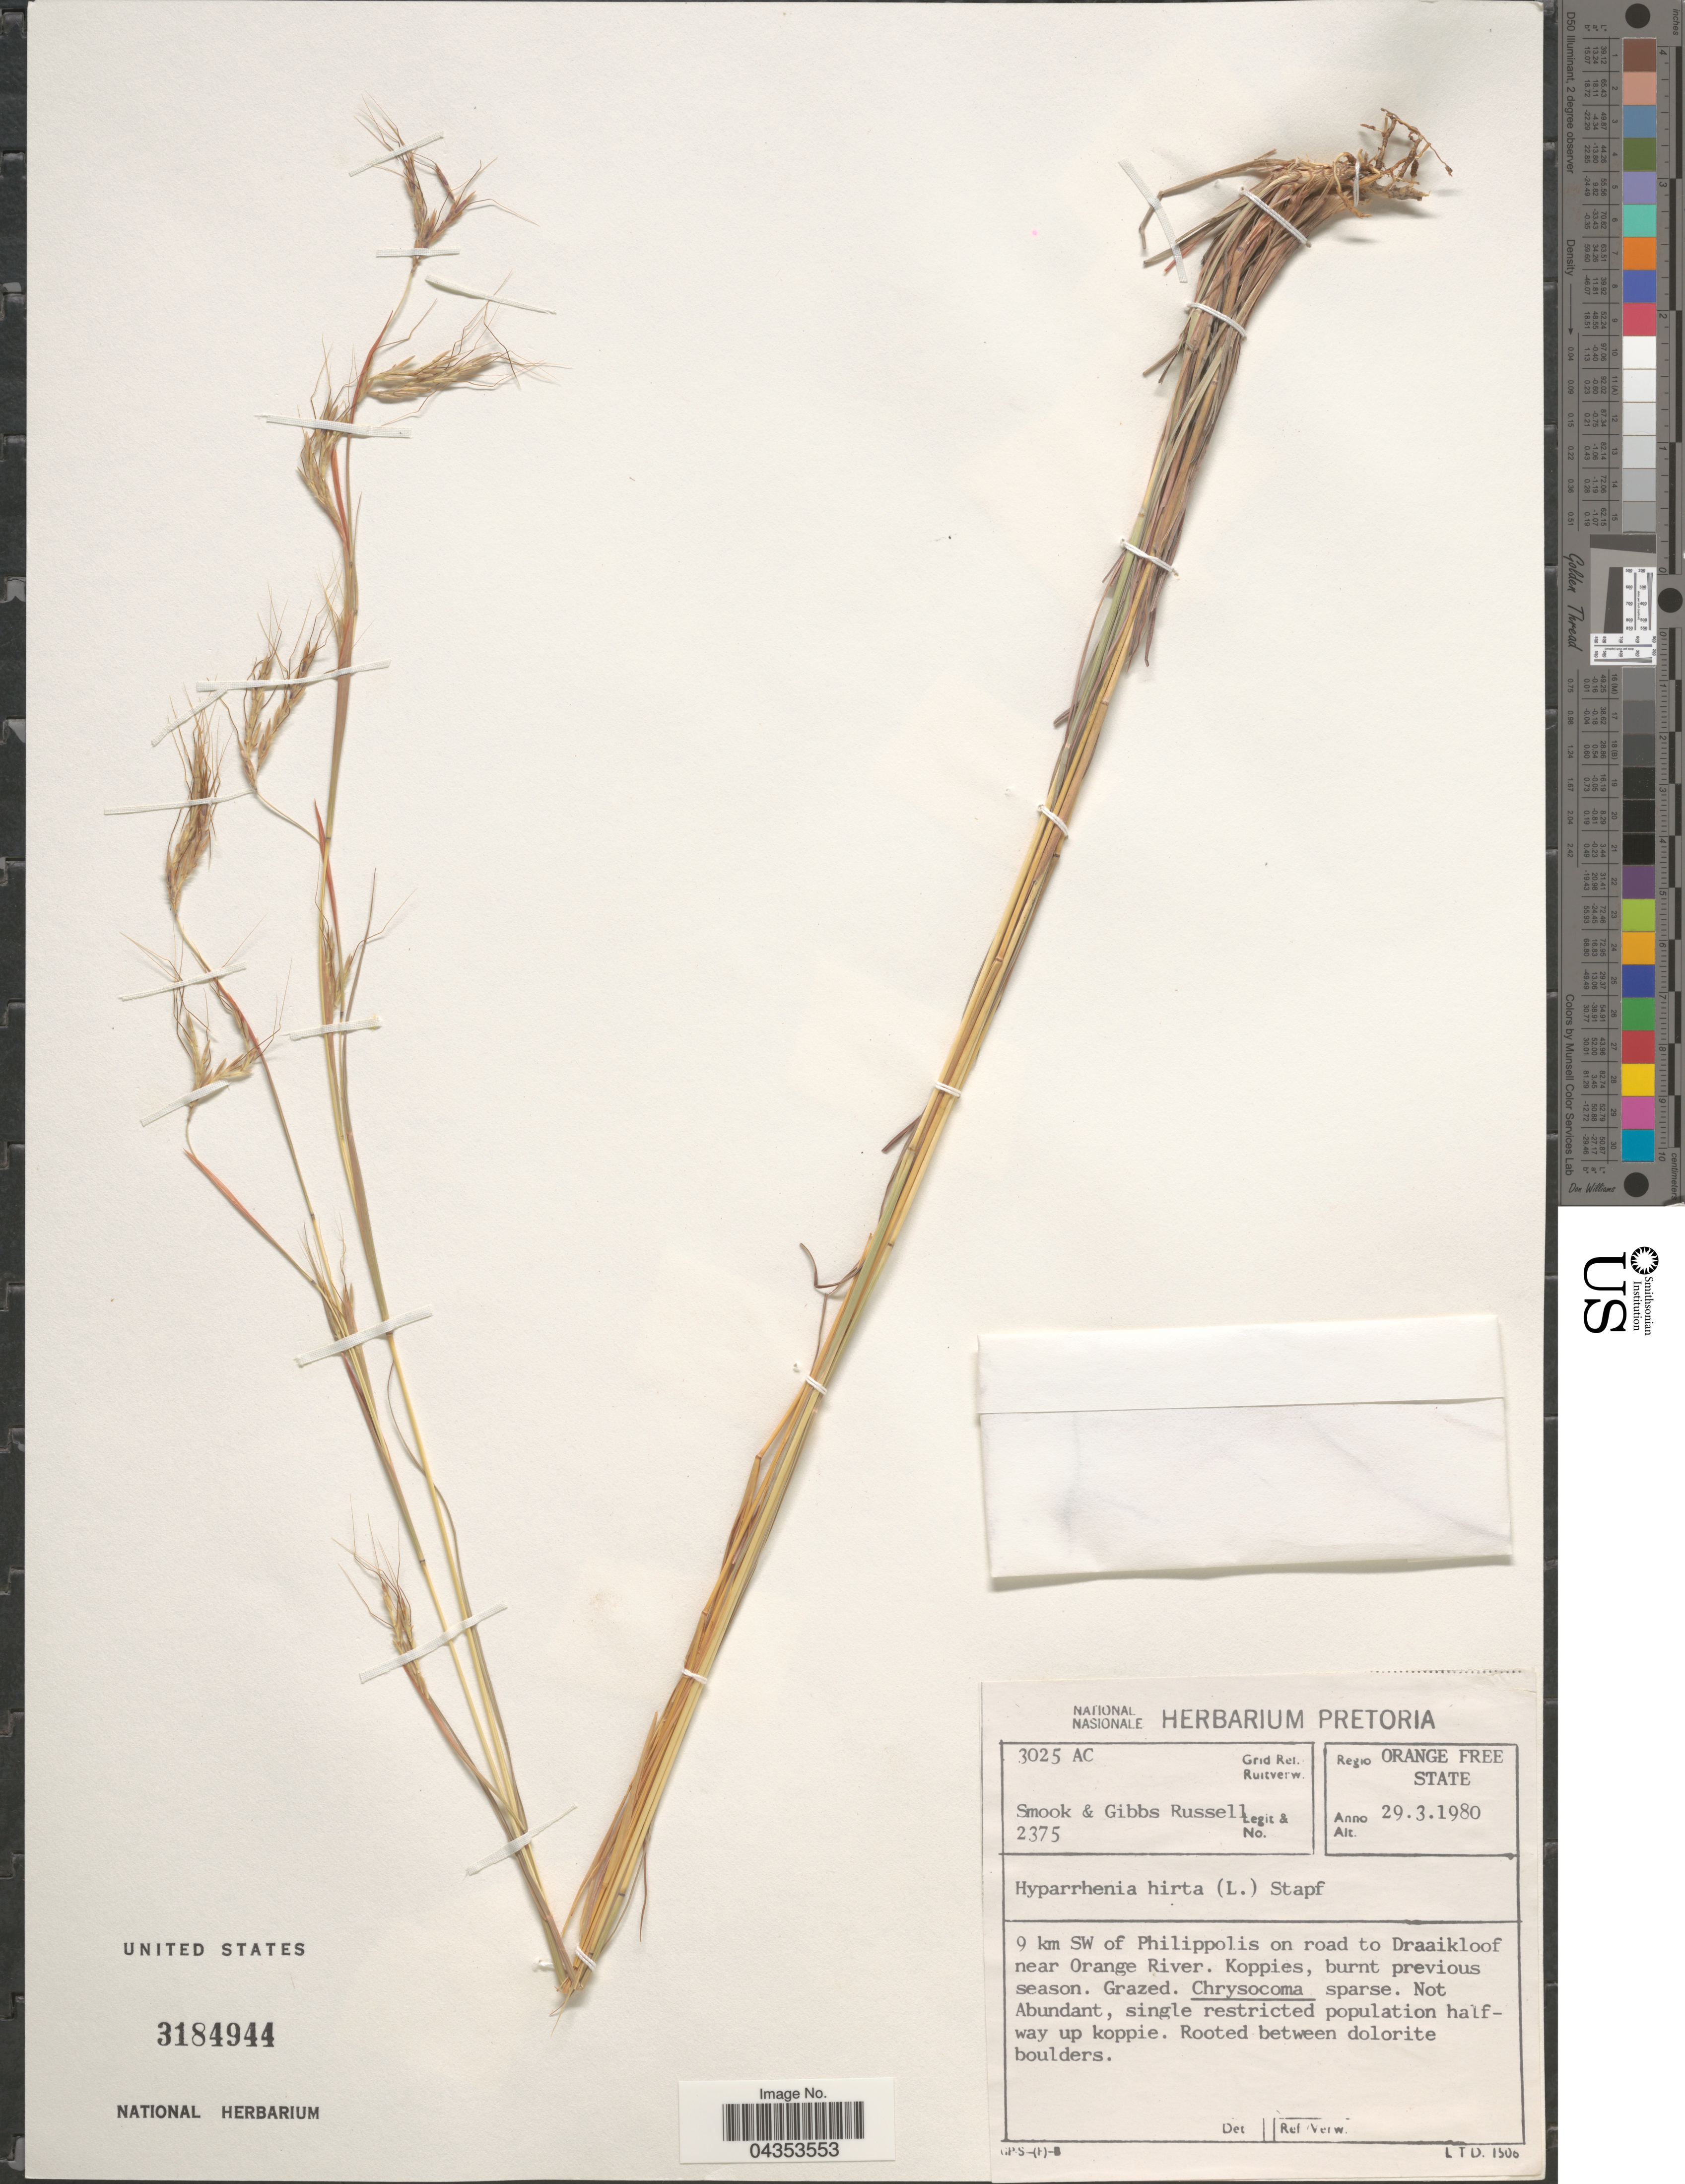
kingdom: Plantae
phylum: Tracheophyta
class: Liliopsida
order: Poales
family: Poaceae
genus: Hyparrhenia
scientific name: Hyparrhenia hirta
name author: (L.) Stapf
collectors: Smook & G. Russell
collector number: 2375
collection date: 1980-03-29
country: South Africa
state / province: Free State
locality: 3025 AC Grid Ref./Ruitverw. Regio Orange Free State. 9 km SW of Philippolis on road to Draaikloof near Orange River.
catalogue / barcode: US 3184944